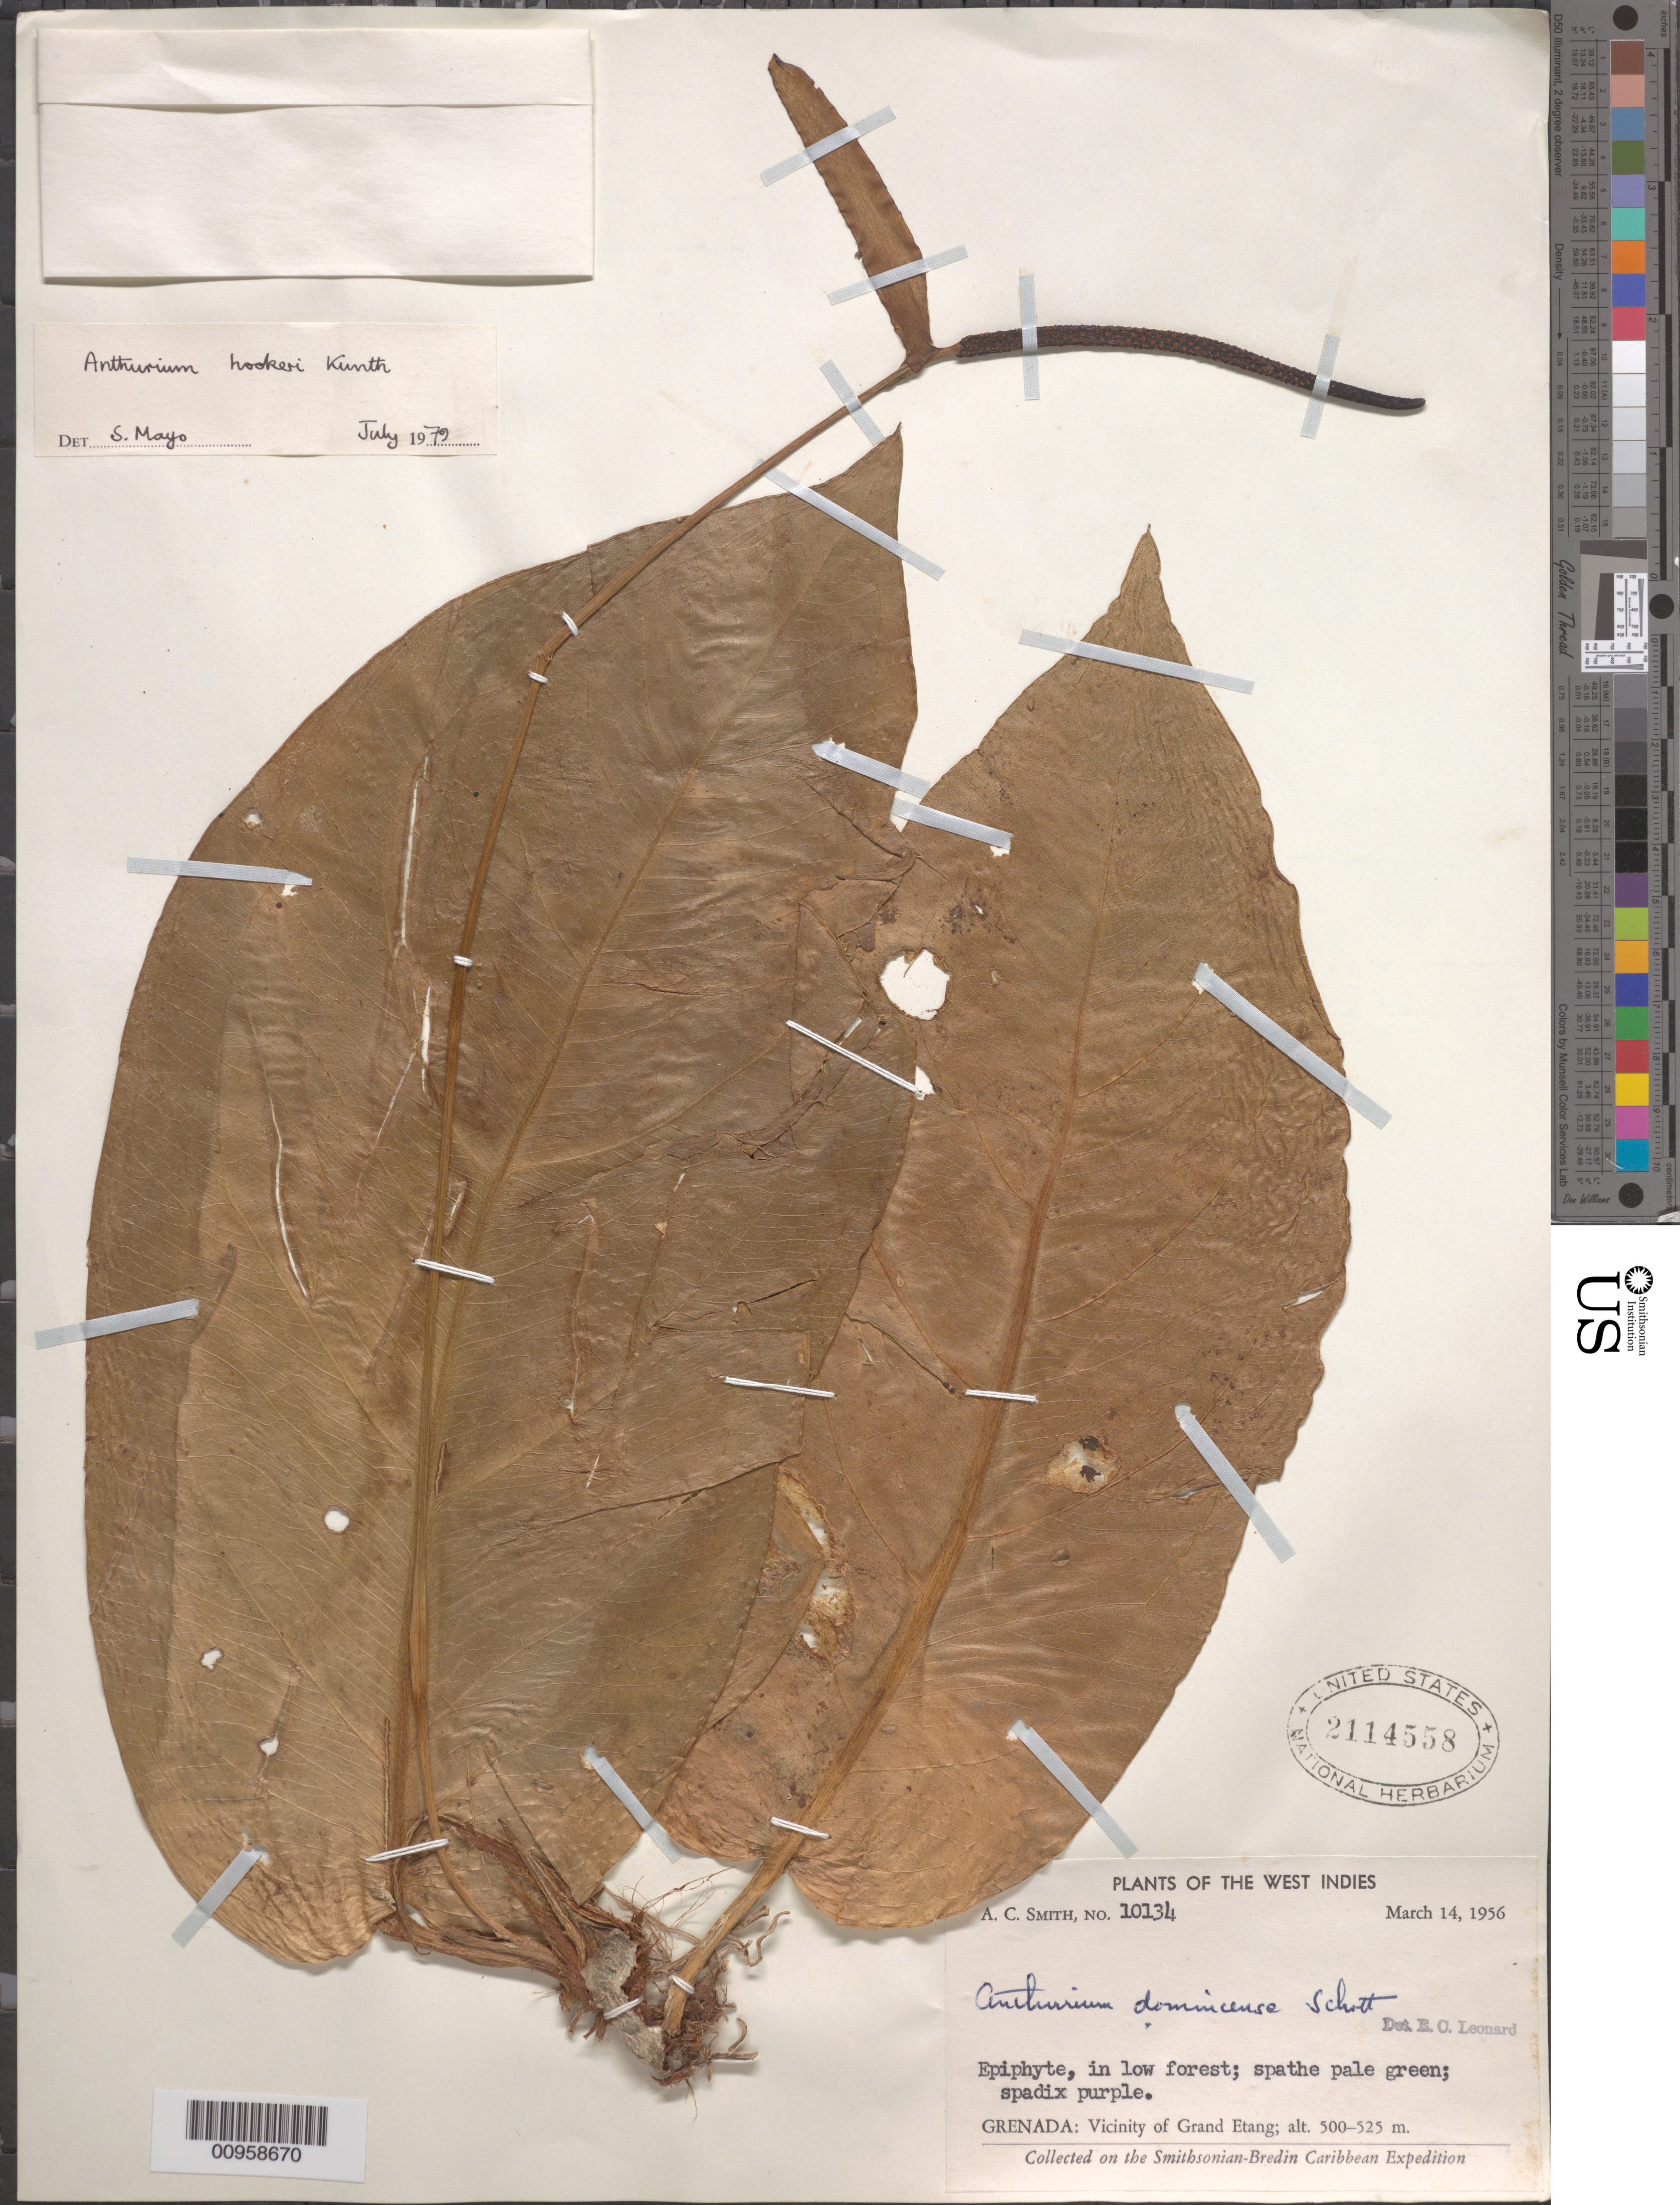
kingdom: Plantae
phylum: Tracheophyta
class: Liliopsida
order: Alismatales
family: Araceae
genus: Anthurium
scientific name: Anthurium hookeri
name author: Kunth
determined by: Mayo, S.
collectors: A. C. Smith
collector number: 10134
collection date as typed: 14 Mar 1956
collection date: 1956-03-14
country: Grenada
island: Grenada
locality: Vicinity of Grand Etang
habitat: In low forest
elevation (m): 500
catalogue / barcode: US 2114558